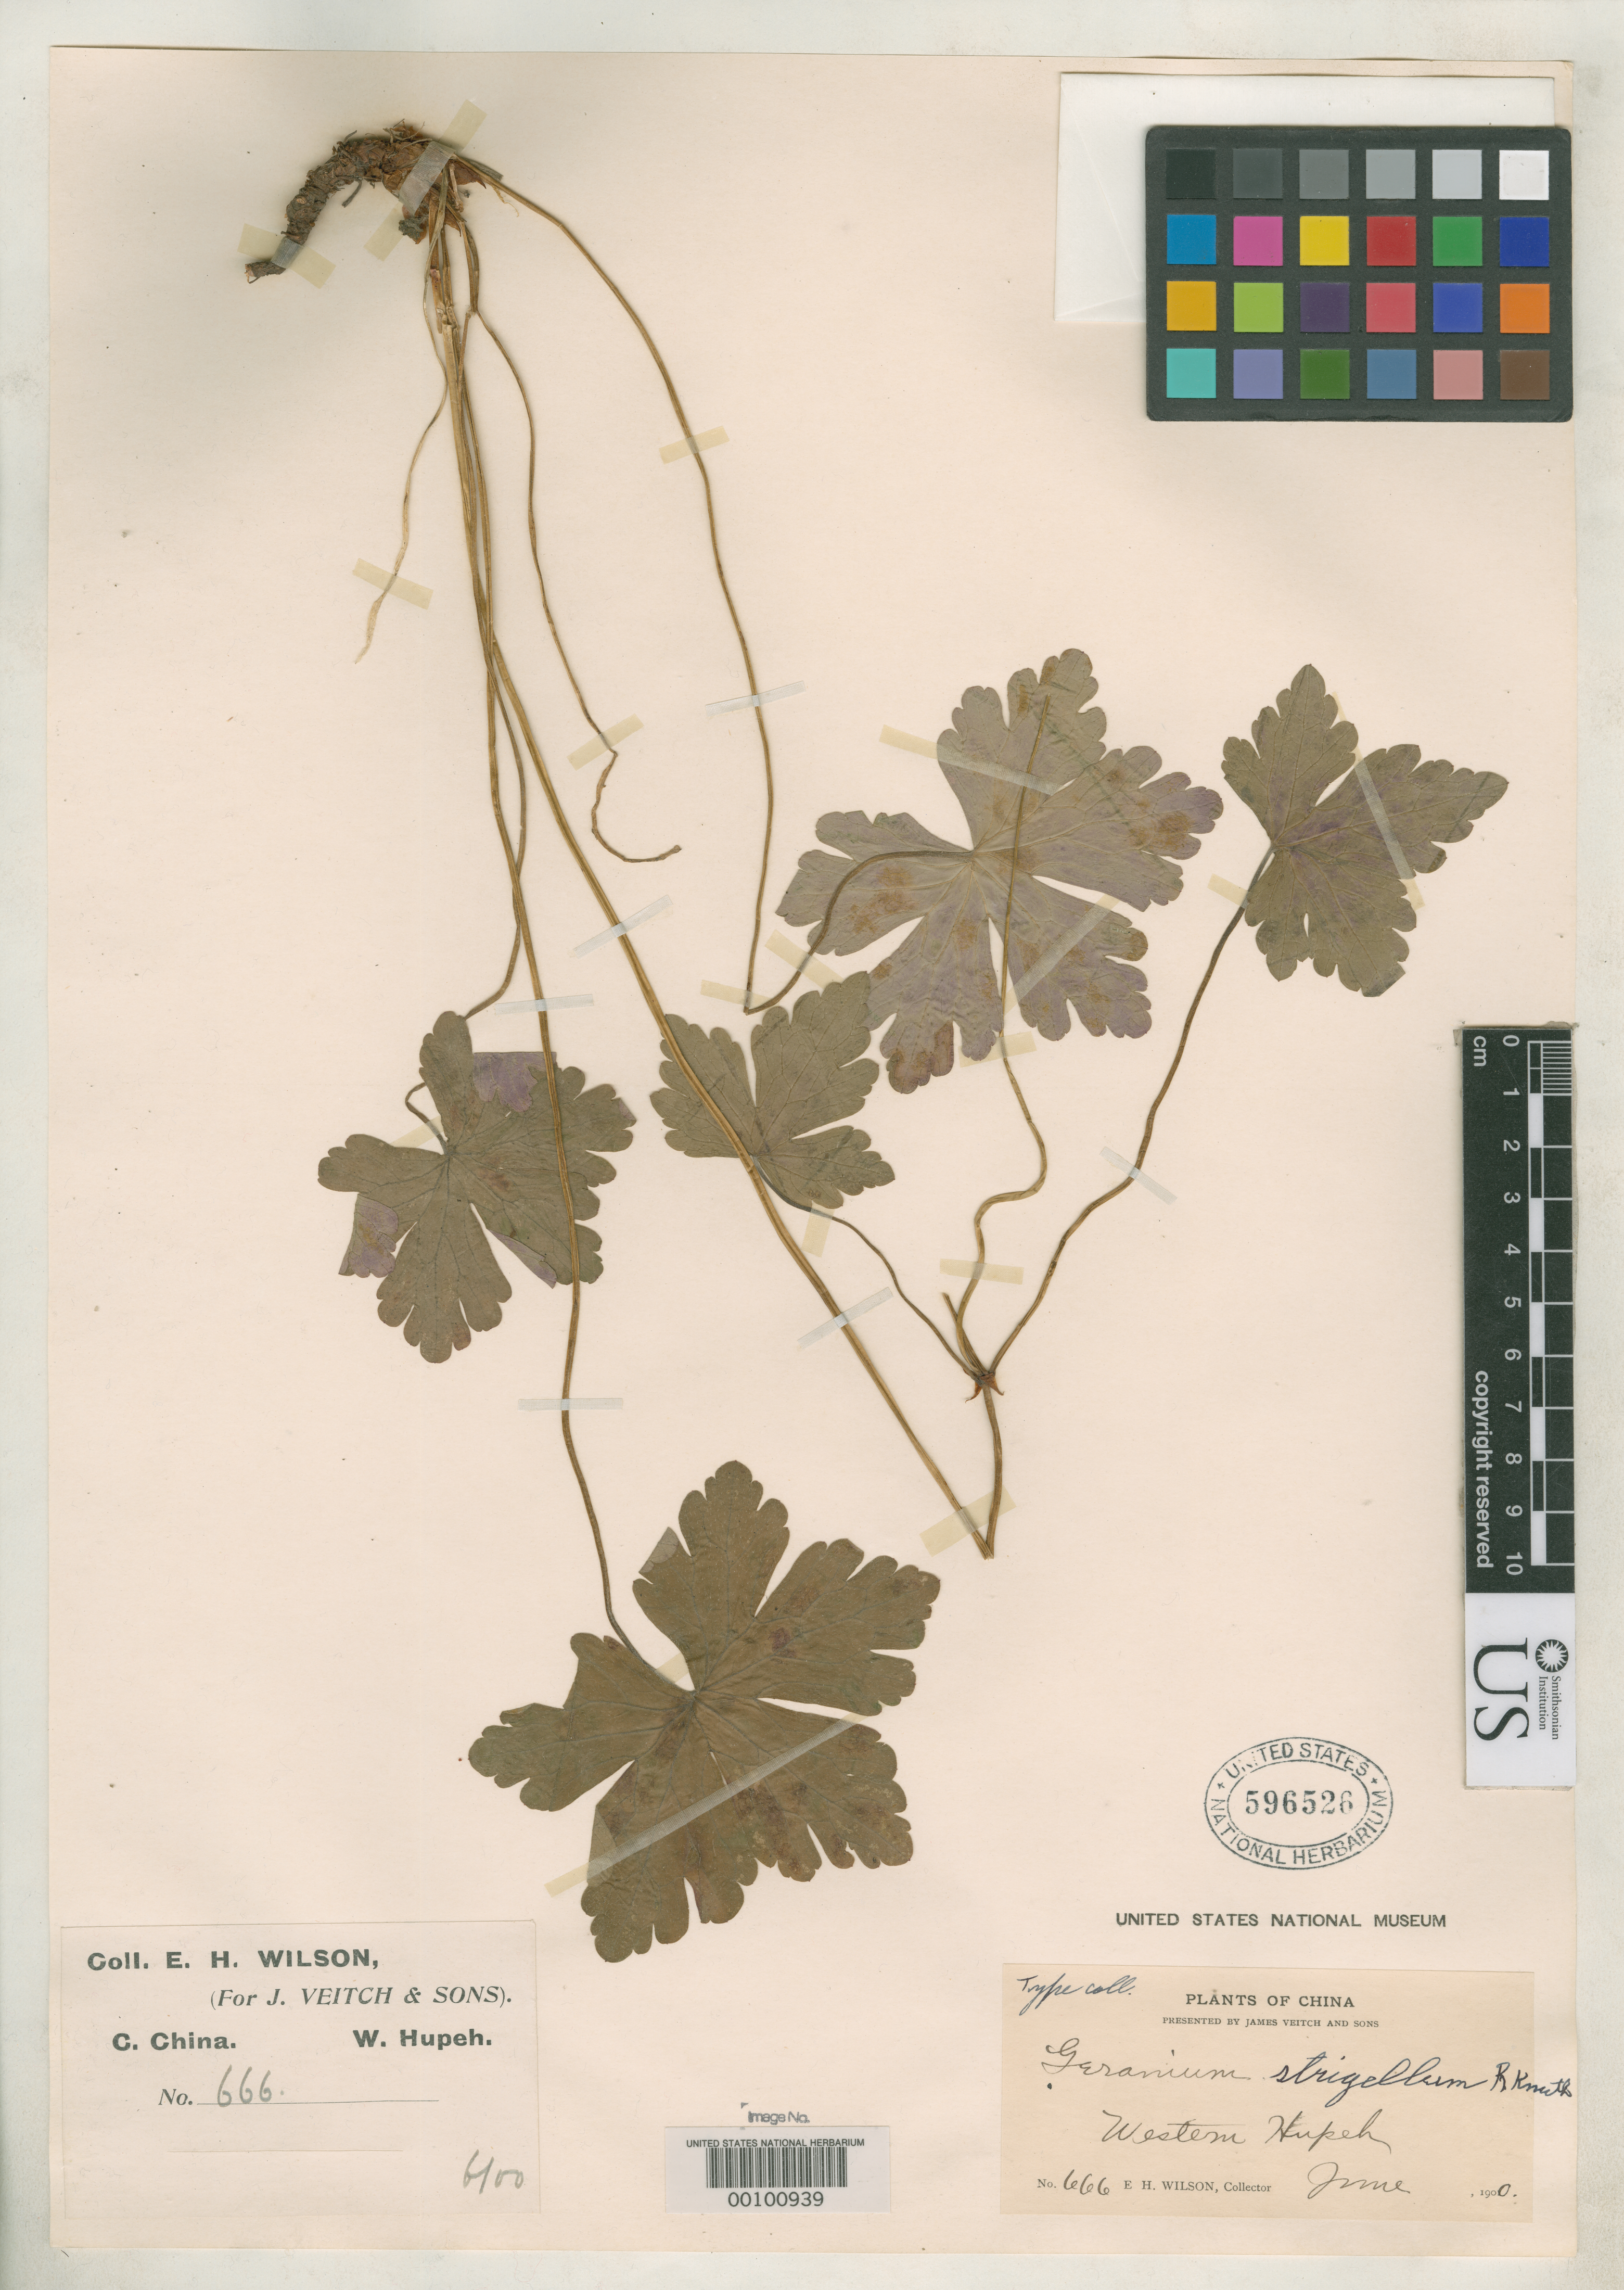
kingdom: Plantae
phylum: Tracheophyta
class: Magnoliopsida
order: Geraniales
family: Geraniaceae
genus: Geranium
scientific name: Geranium strigellum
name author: R. Knuth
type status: Type Collection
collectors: E. H. Wilson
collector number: Veitch Exped. 666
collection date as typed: Jun 1900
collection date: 1900-06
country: China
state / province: Hubei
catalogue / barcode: US 596526